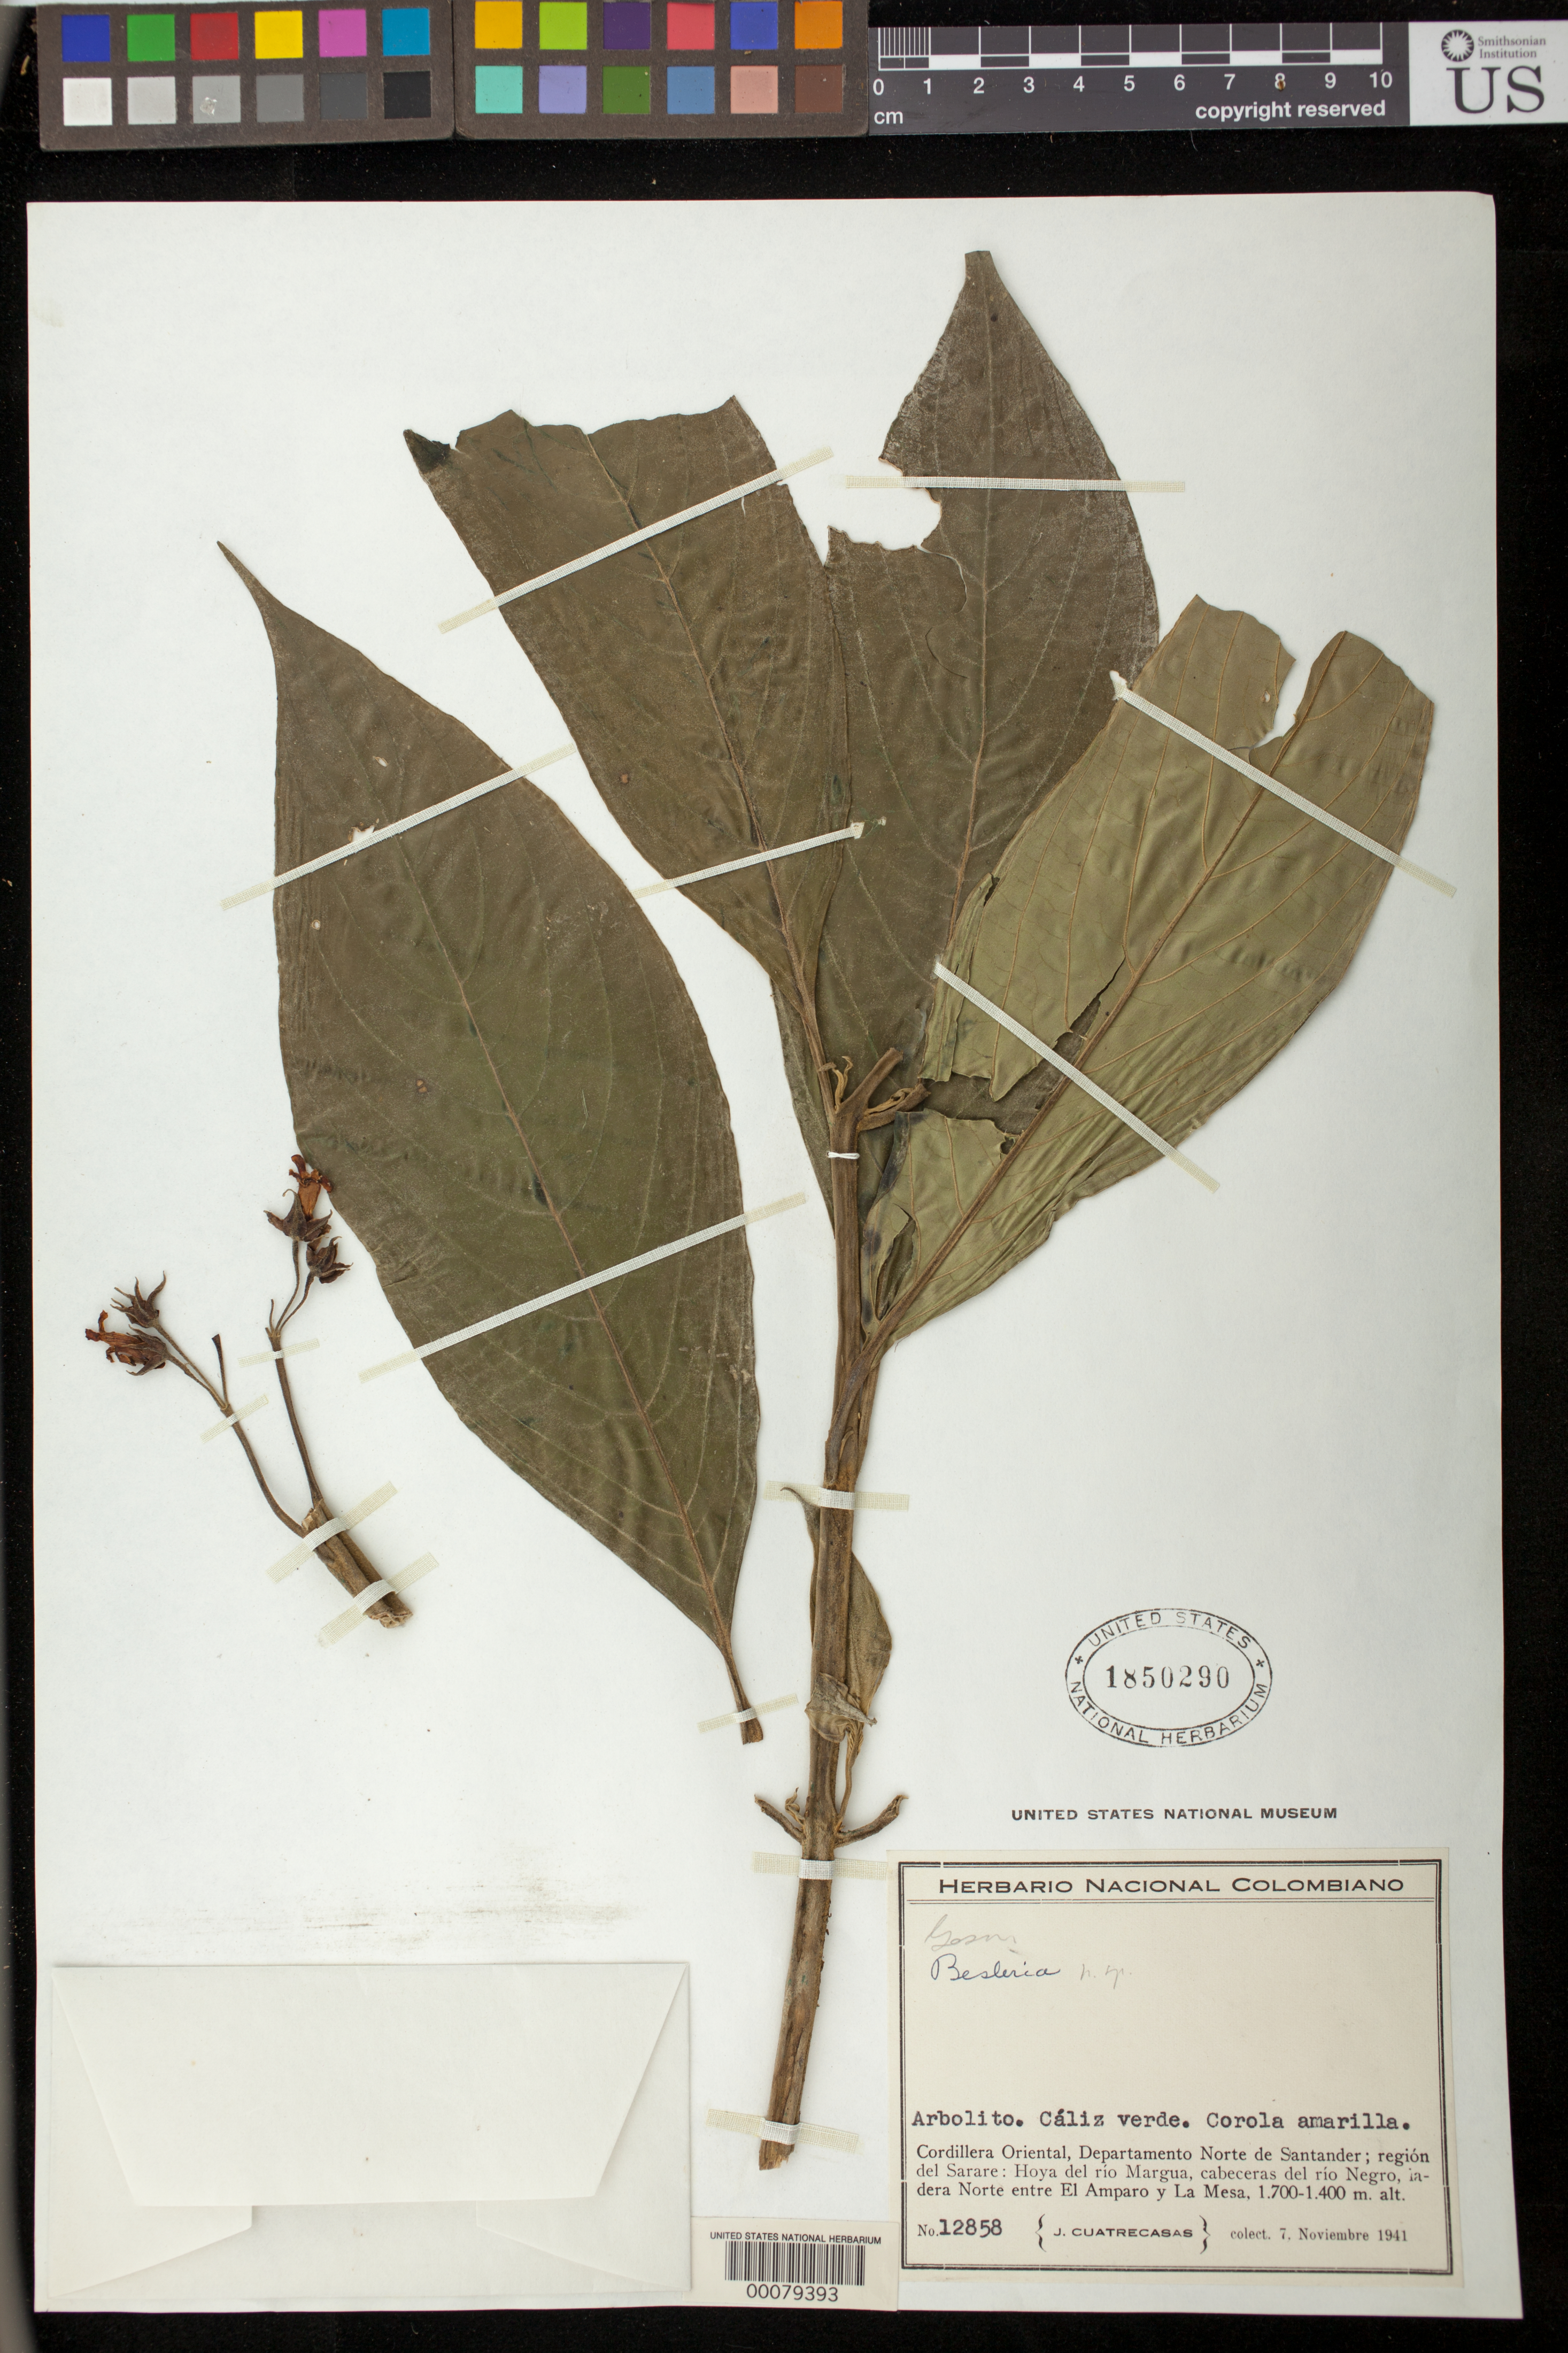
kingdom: Plantae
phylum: Tracheophyta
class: Magnoliopsida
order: Lamiales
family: Gesneriaceae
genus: Besleria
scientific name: Besleria bella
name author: Solano-C. et al.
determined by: Skog, Laurence E.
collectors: J. Cuatrecasas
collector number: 12858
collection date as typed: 07 Nov 1941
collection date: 1941-11-07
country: Colombia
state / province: Norte de Santander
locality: Cordillera Oriental, region of Sarare, hoya del Rio Margua, cabeceras of Rio Negro, iadera norte between El Amparo and La Mesa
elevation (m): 1400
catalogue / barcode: US 1850290